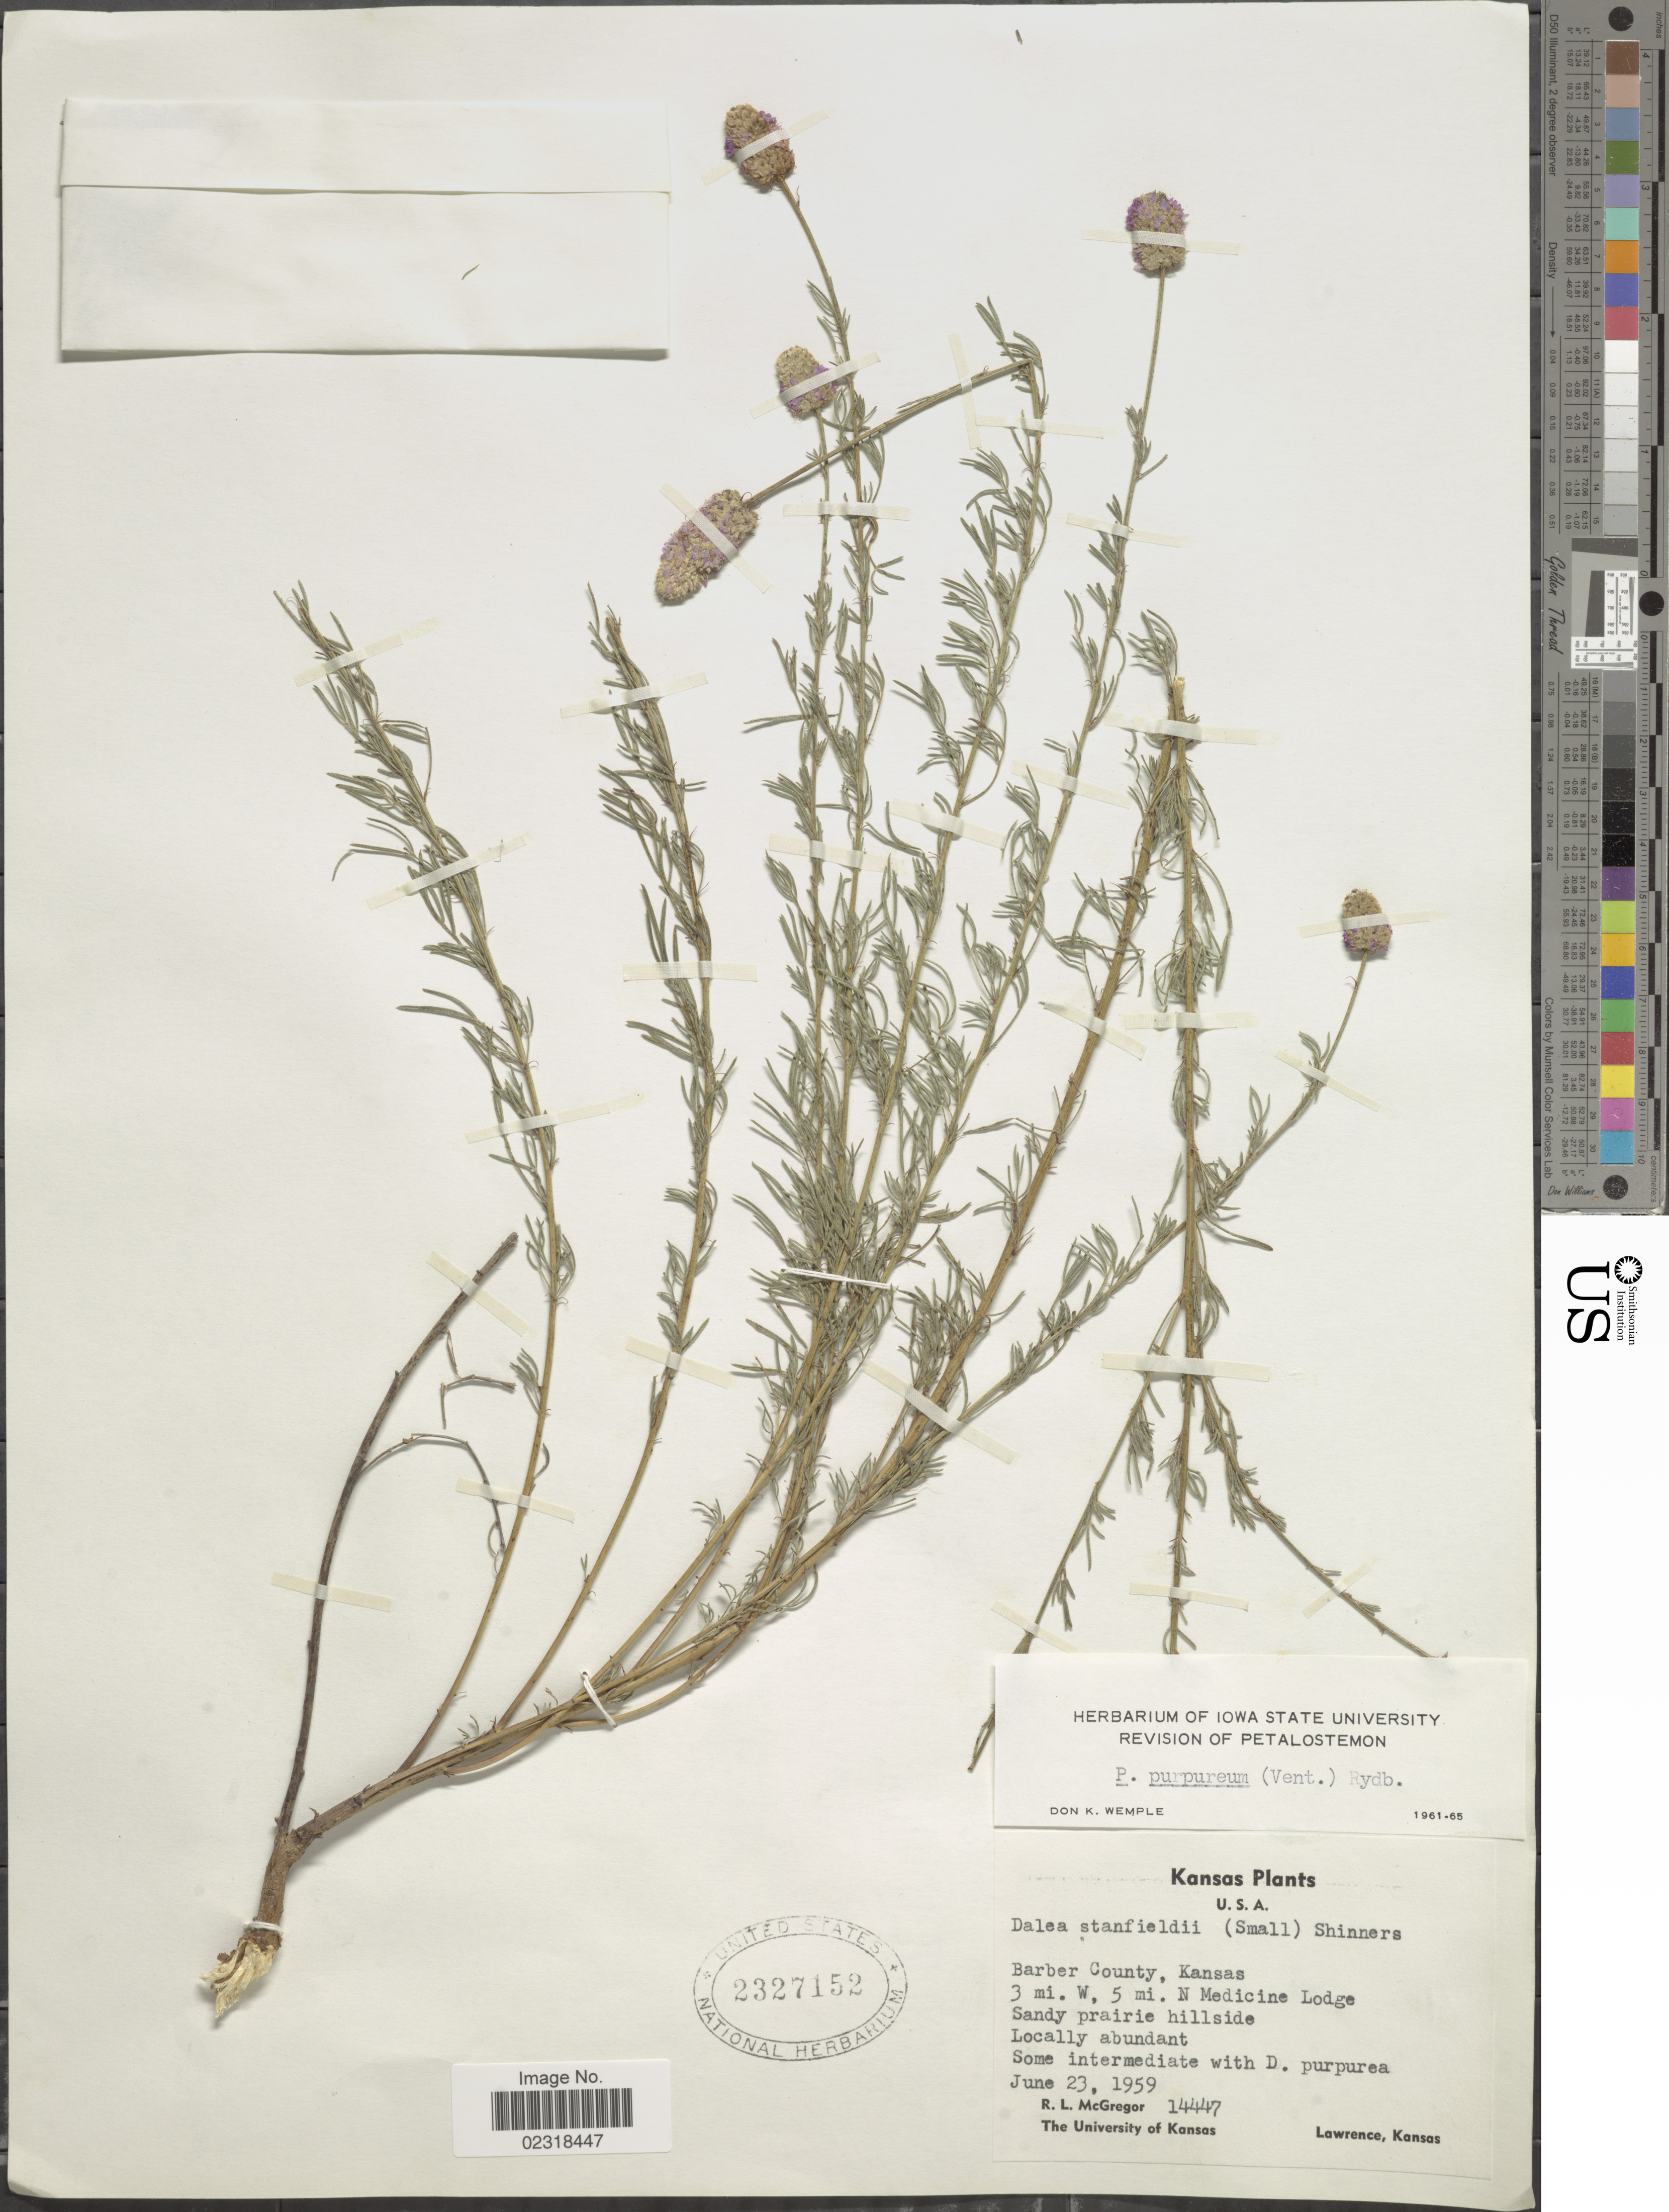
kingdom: Plantae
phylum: Tracheophyta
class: Magnoliopsida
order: Fabales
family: Fabaceae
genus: Dalea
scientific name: Dalea purpurea var. purpurea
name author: Vent.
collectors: R. McGregor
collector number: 14447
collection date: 1959-06-23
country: United States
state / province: Kansas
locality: Barber County, Kansas, 3 mi. W. 5 mi. N Medicine Lodge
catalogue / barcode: US 2327152